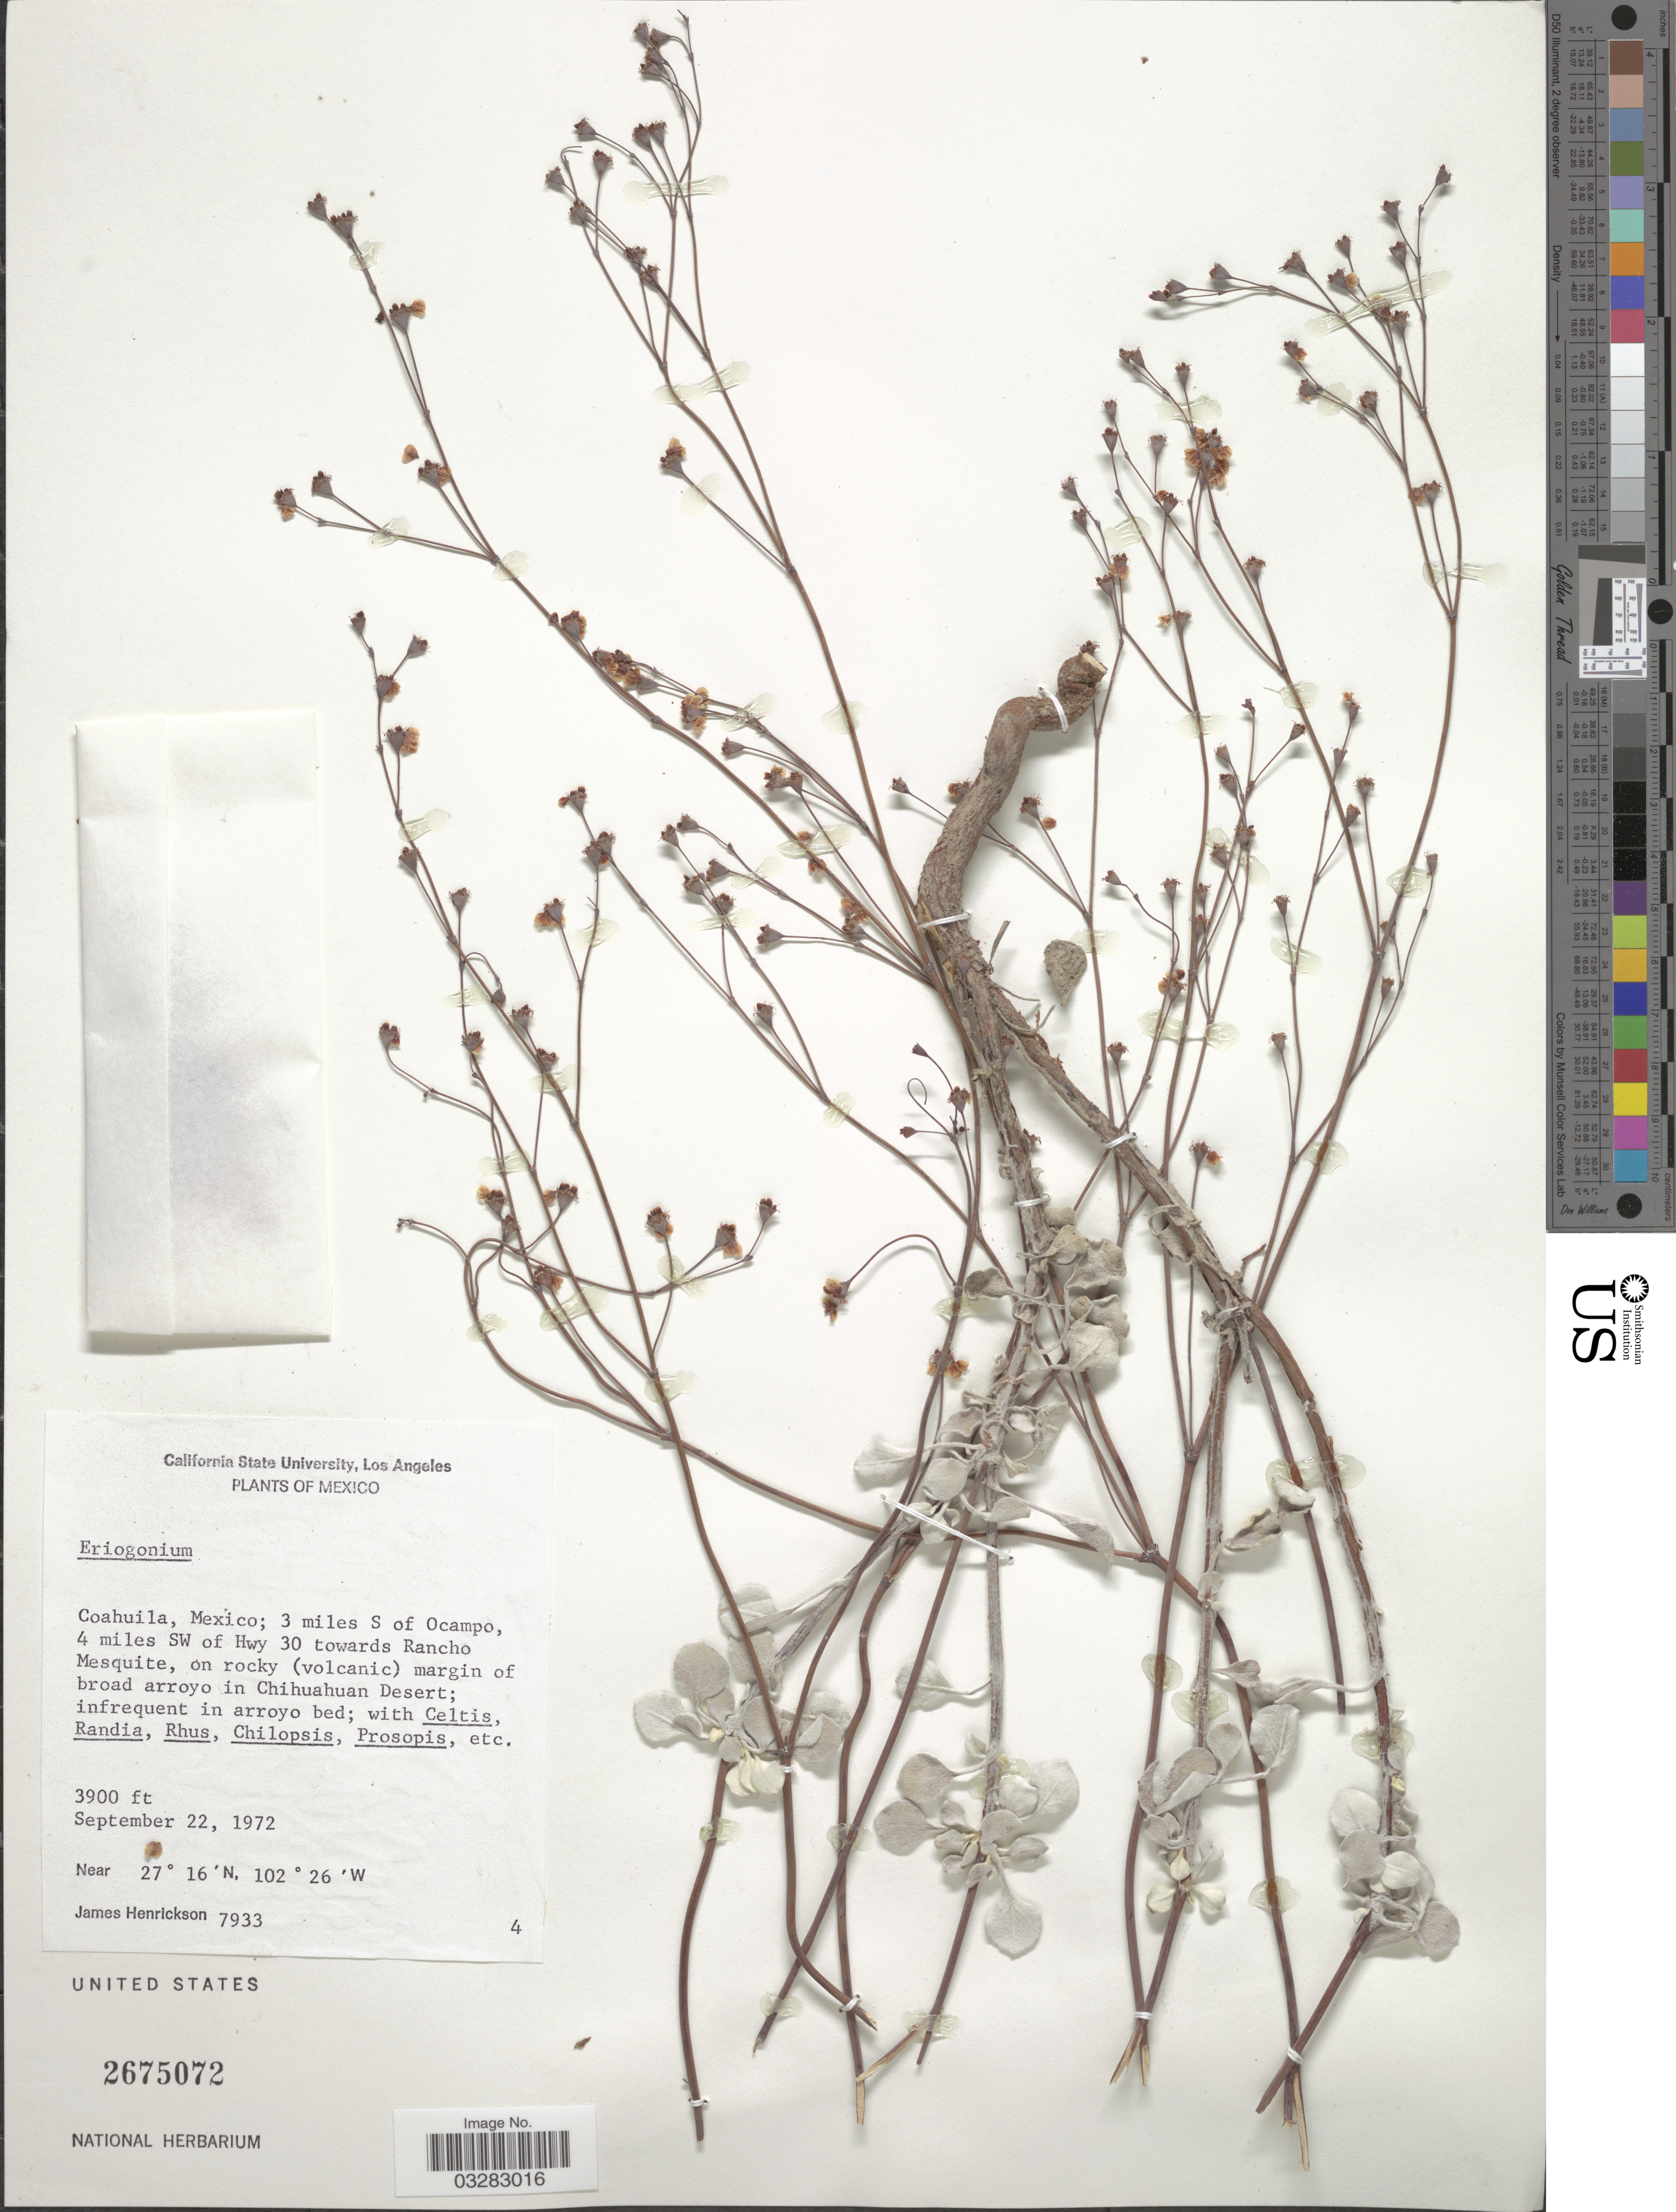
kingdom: Plantae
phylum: Tracheophyta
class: Magnoliopsida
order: Caryophyllales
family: Polygonaceae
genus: Eriogonum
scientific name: Eriogonum sp.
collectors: J. Henrickson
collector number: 7933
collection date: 1972-09-22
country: Mexico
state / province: Coahuila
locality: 3 miles S of Ocampo, 4 miles SW of Hwy 30 towards Rancho Mesquite, on rocky (volcanic) margin of broad arroyo in Chihuahuan Desert.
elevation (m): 1189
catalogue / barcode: US 2675072